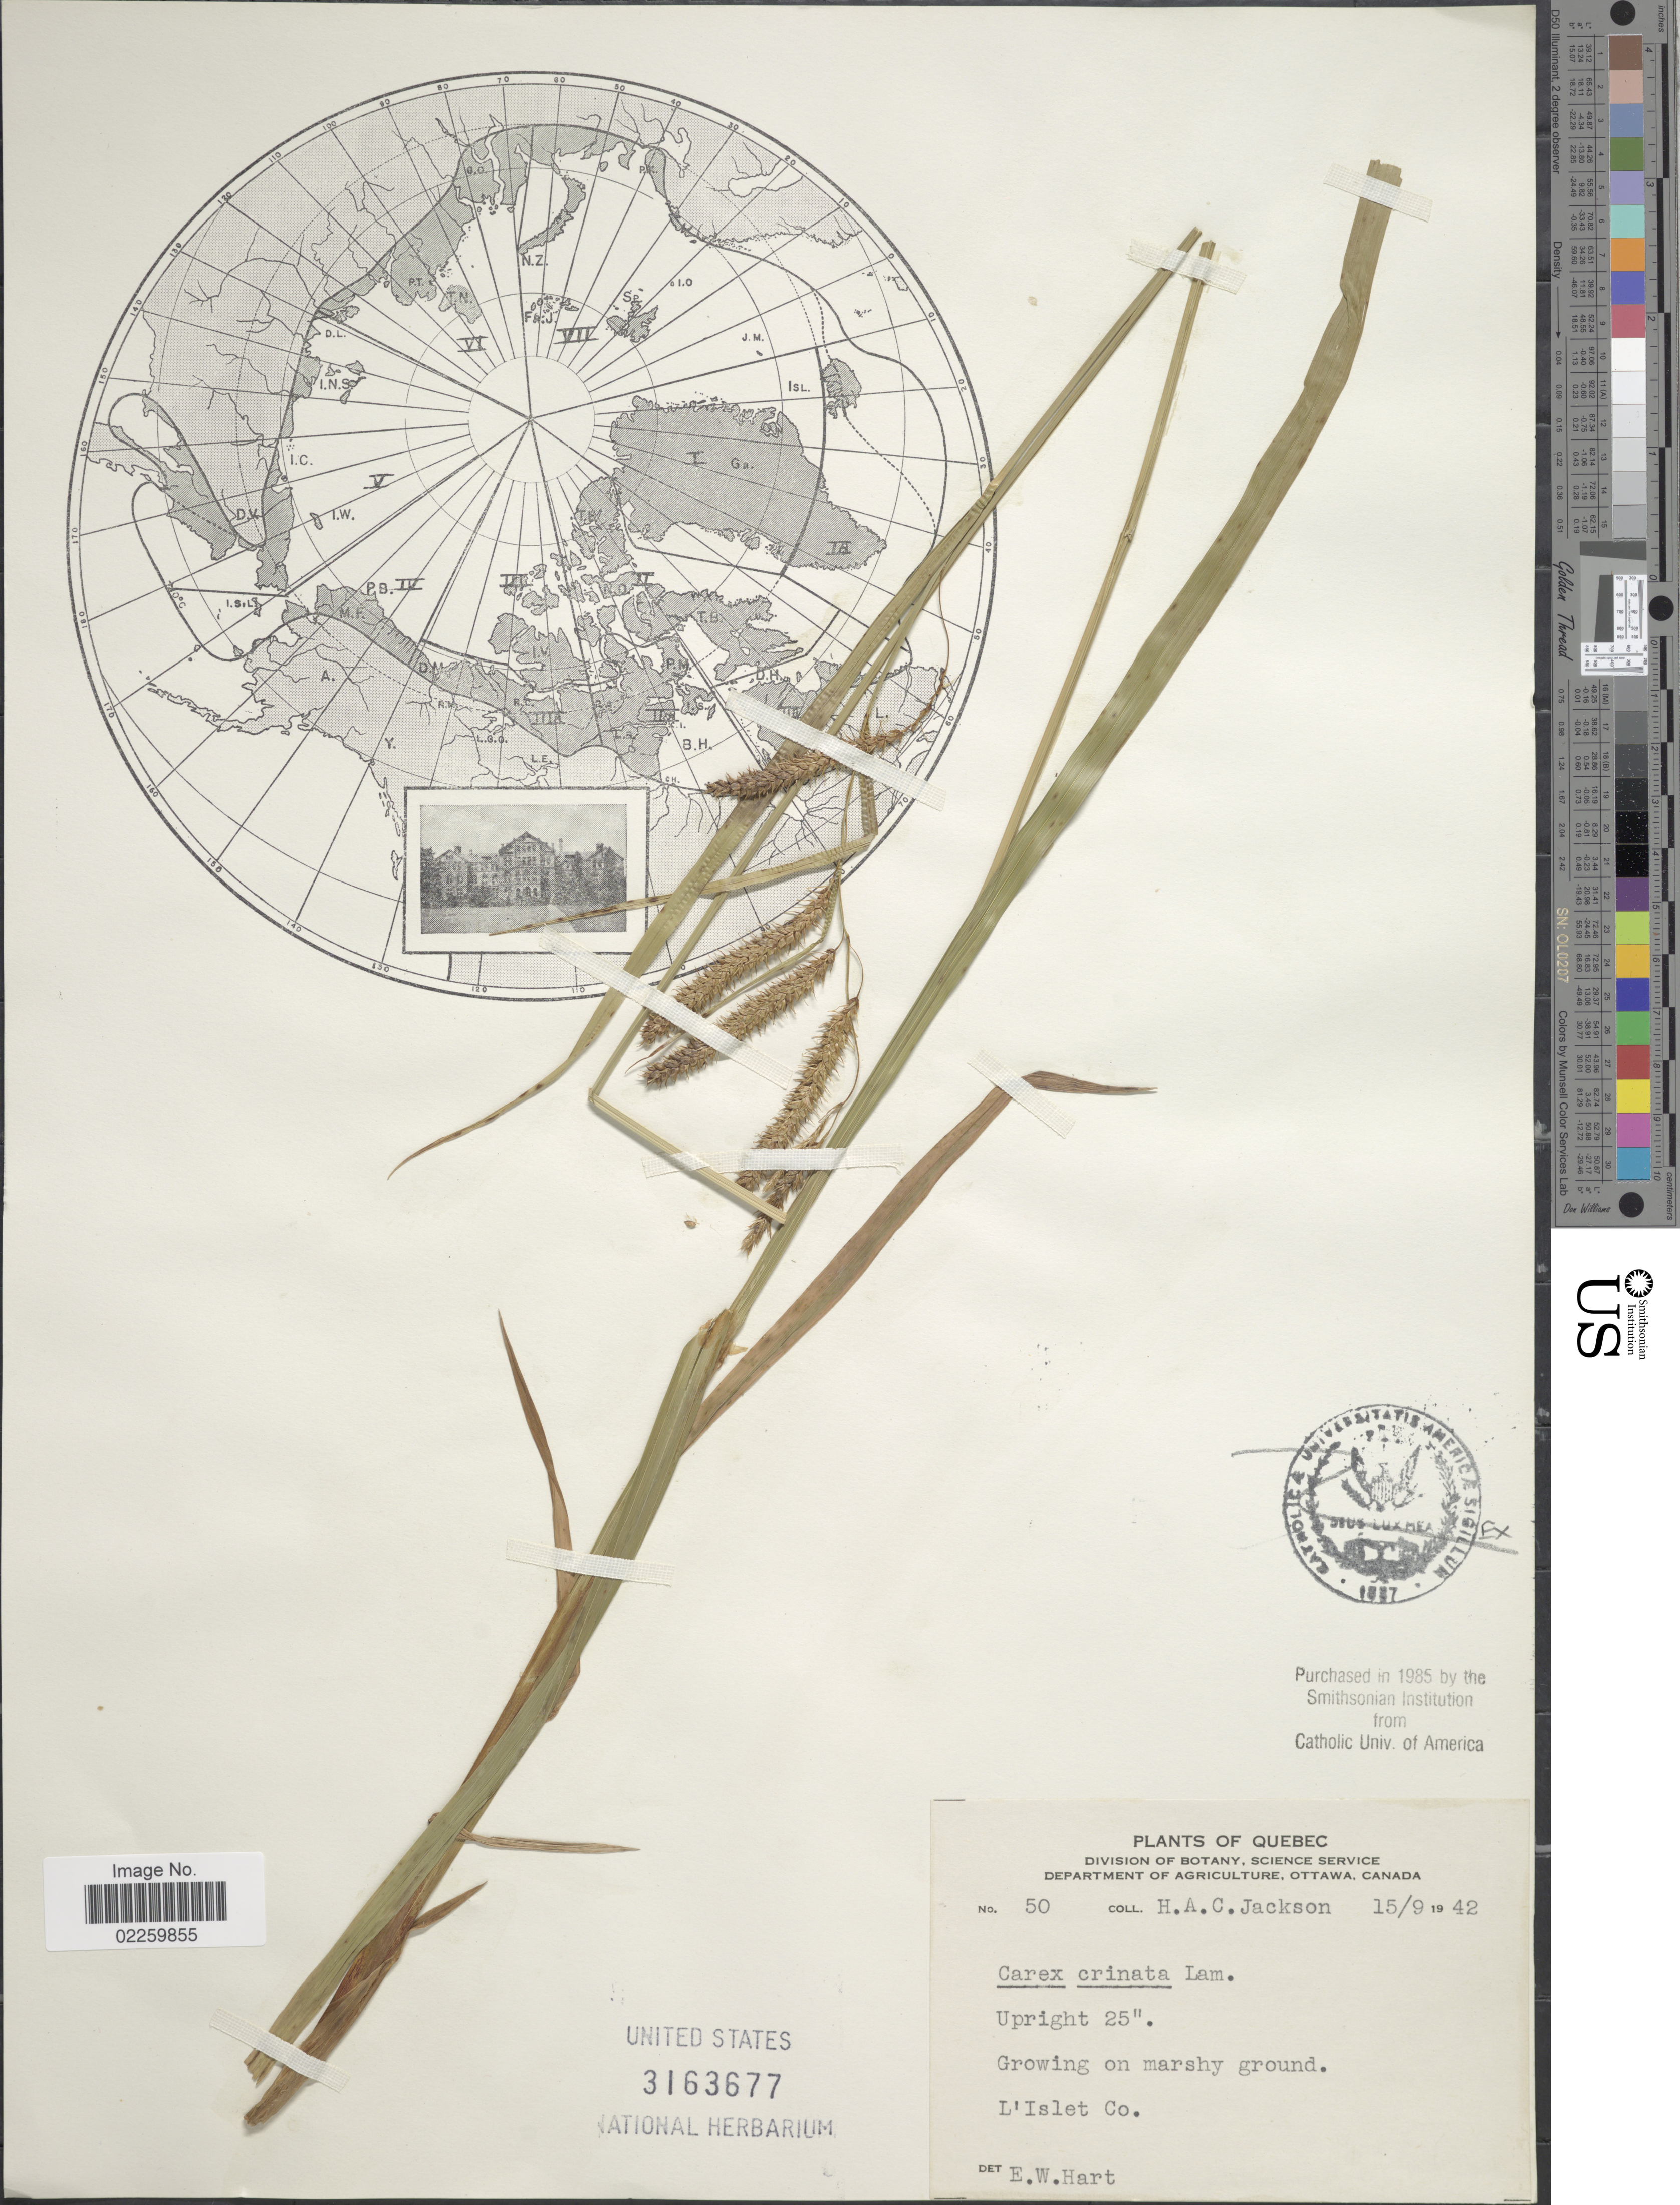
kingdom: Plantae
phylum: Tracheophyta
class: Liliopsida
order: Poales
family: Cyperaceae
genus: Carex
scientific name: Carex crinita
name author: Lam.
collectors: H. Jackson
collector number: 50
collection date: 1942-09-15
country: Canada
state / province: Quebec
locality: Upright 25, L'Islet Co.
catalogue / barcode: US 3163677